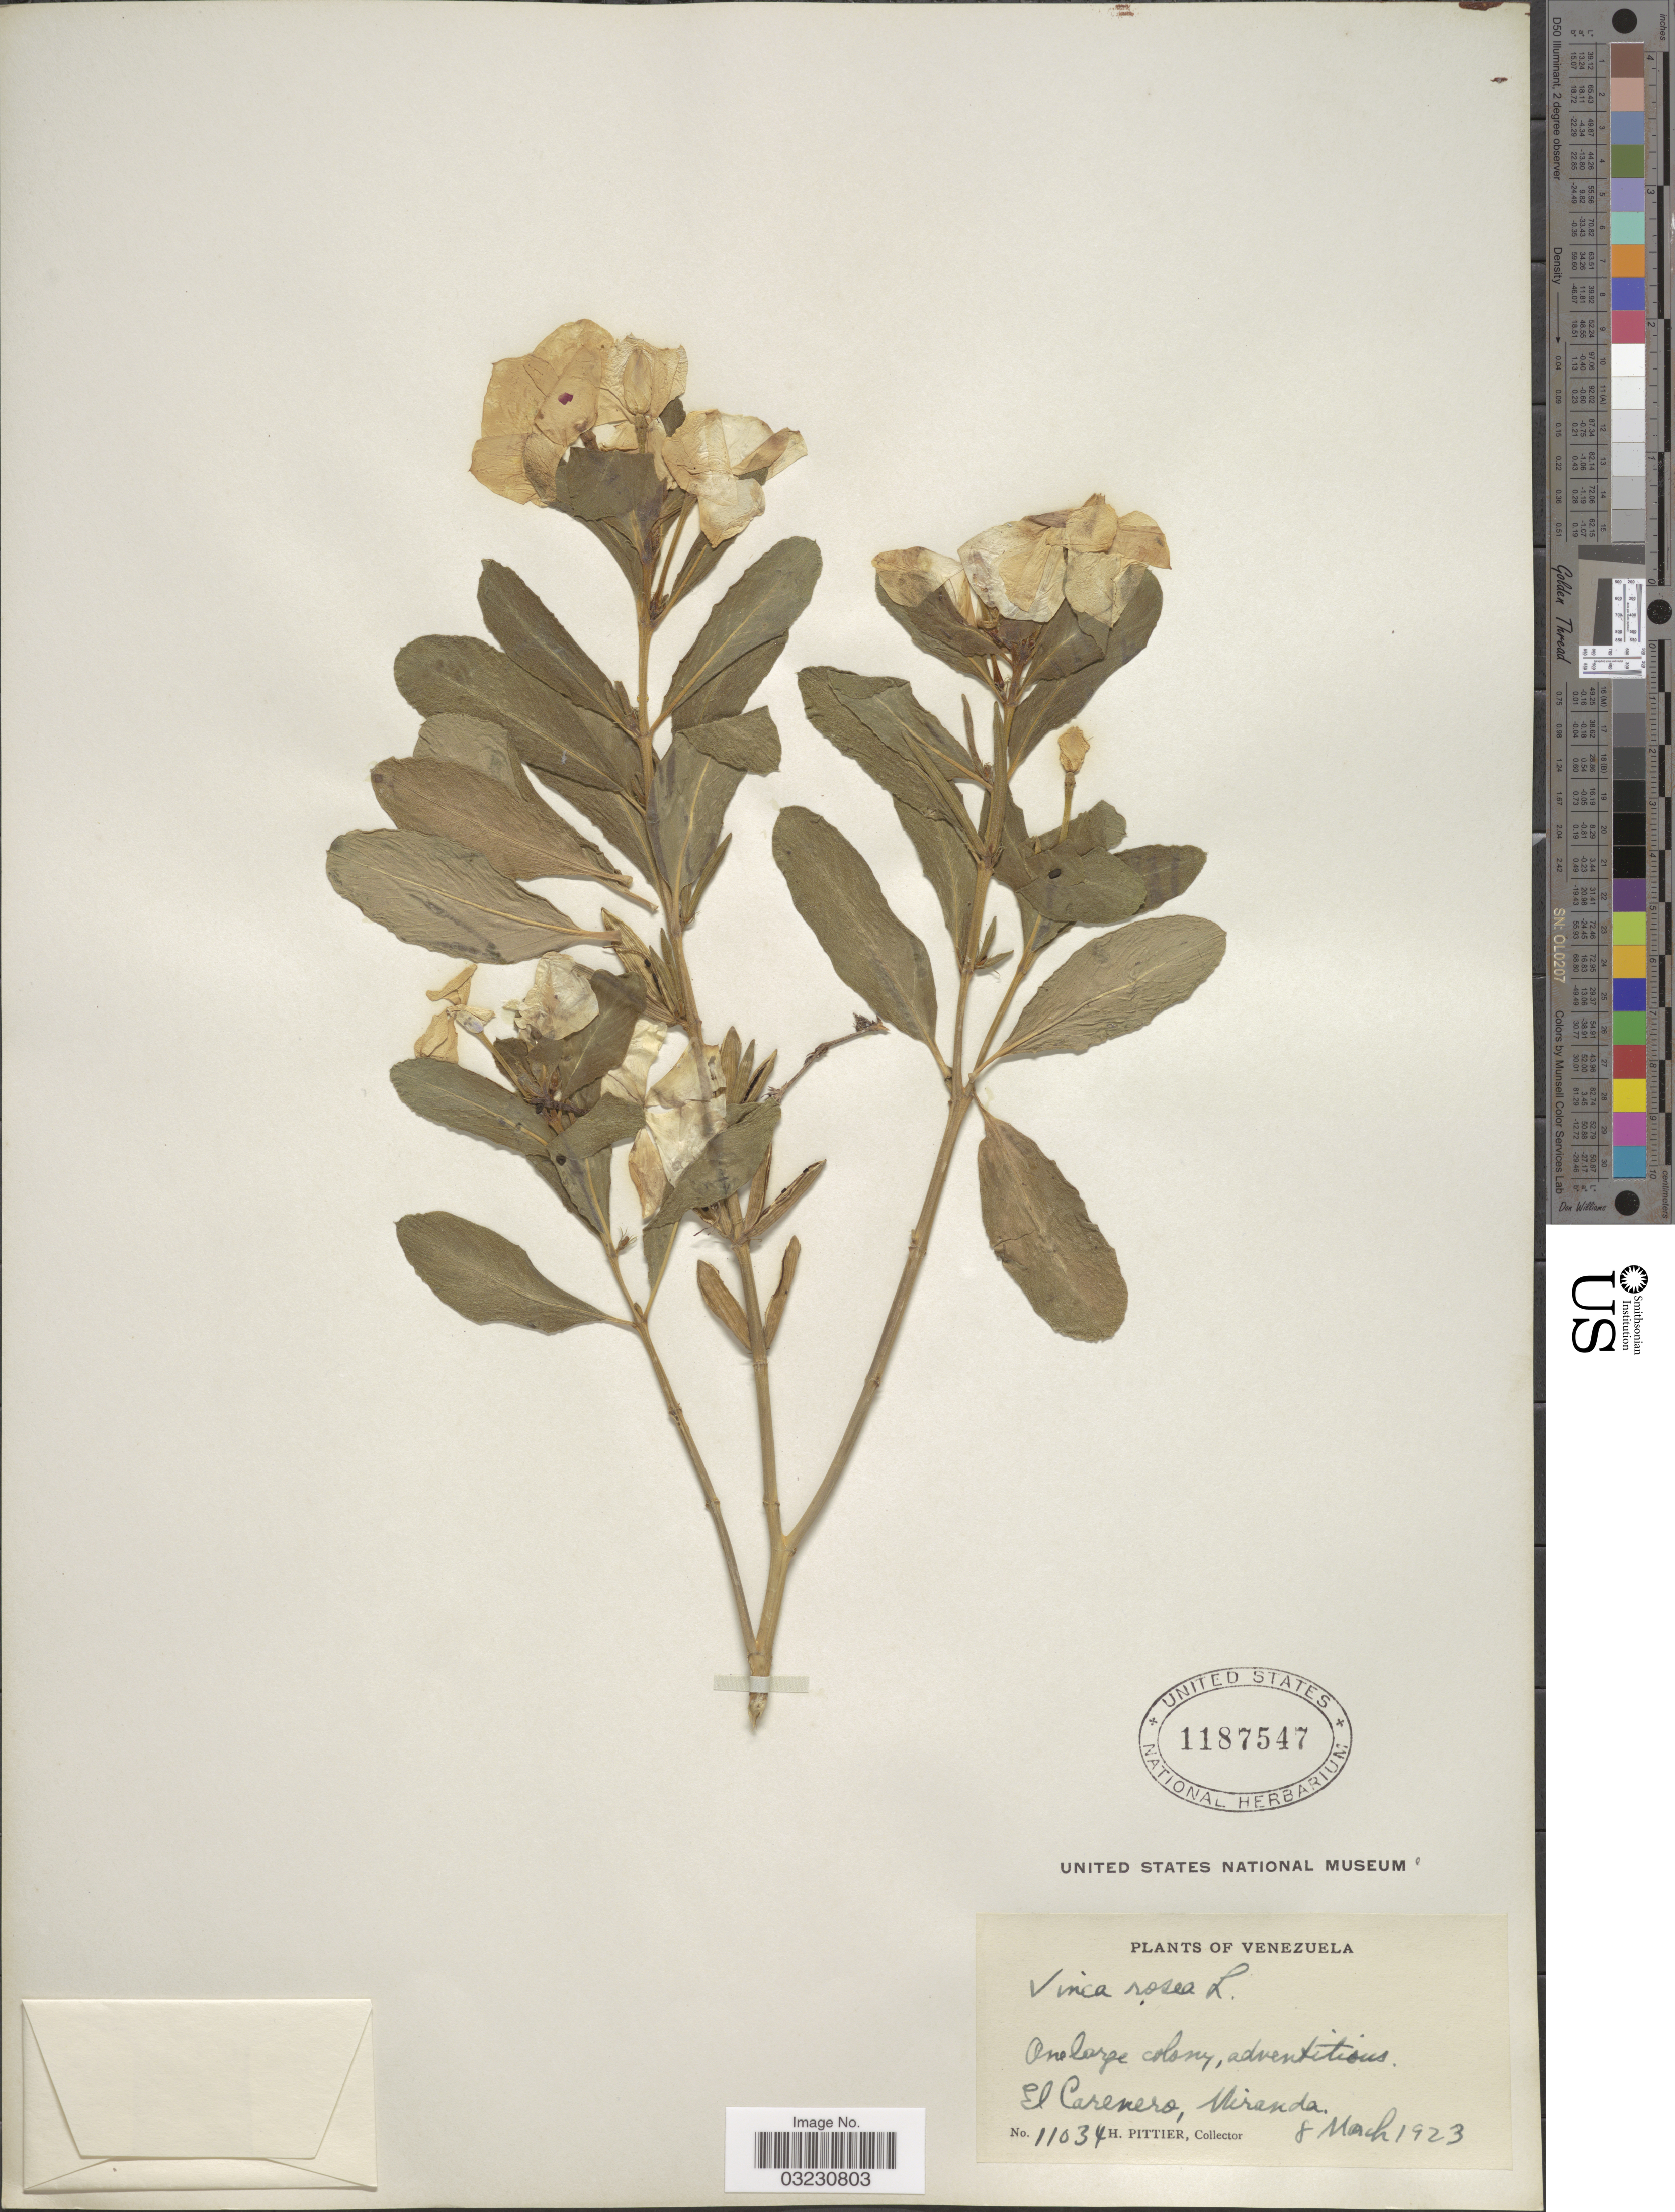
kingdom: Plantae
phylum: Tracheophyta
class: Magnoliopsida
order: Gentianales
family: Apocynaceae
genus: Catharanthus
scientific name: Catharanthus roseus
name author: (L.) G. Don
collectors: H. F. Pittier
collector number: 11034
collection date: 1923-03-08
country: Venezuela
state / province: Miranda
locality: El Carenero.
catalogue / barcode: US 1187547